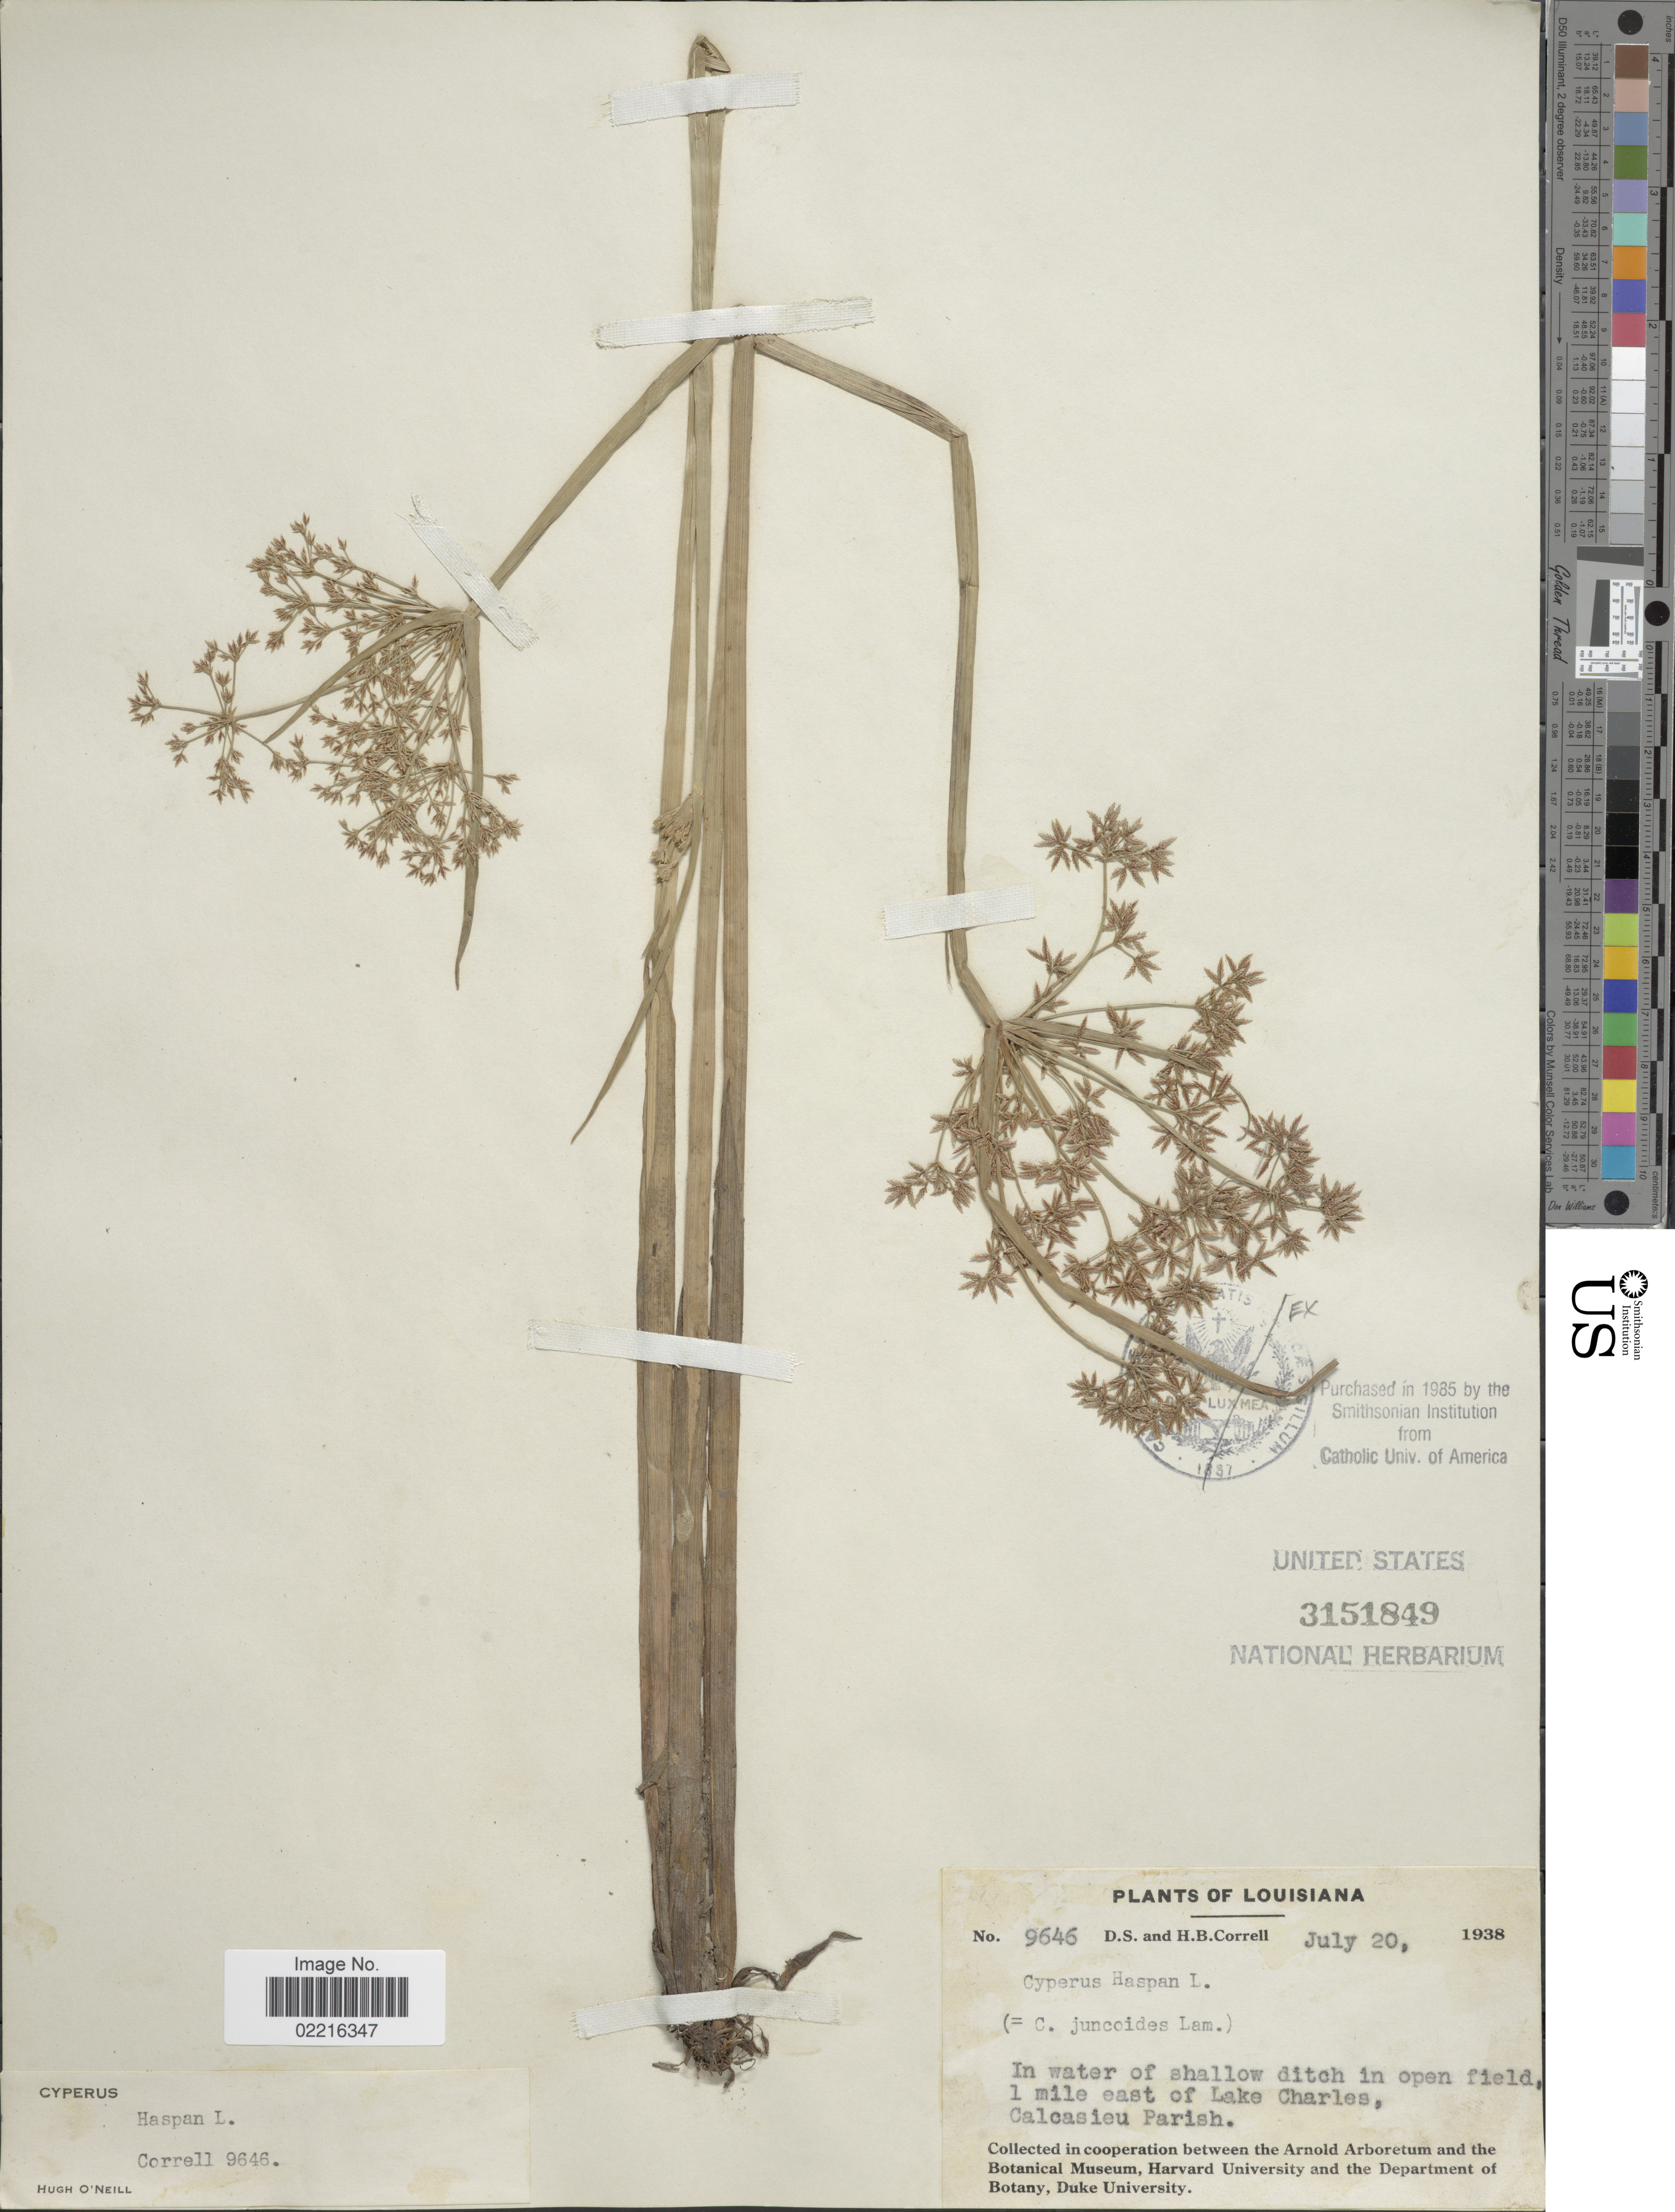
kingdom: Plantae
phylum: Tracheophyta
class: Liliopsida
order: Poales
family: Cyperaceae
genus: Cyperus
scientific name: Cyperus haspan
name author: L.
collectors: D. S. Correll & H. Correll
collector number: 9646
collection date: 1938-07-20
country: United States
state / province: Louisiana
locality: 1 mile east of Lake Charles, Calcasieu Parish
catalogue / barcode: US 3151849